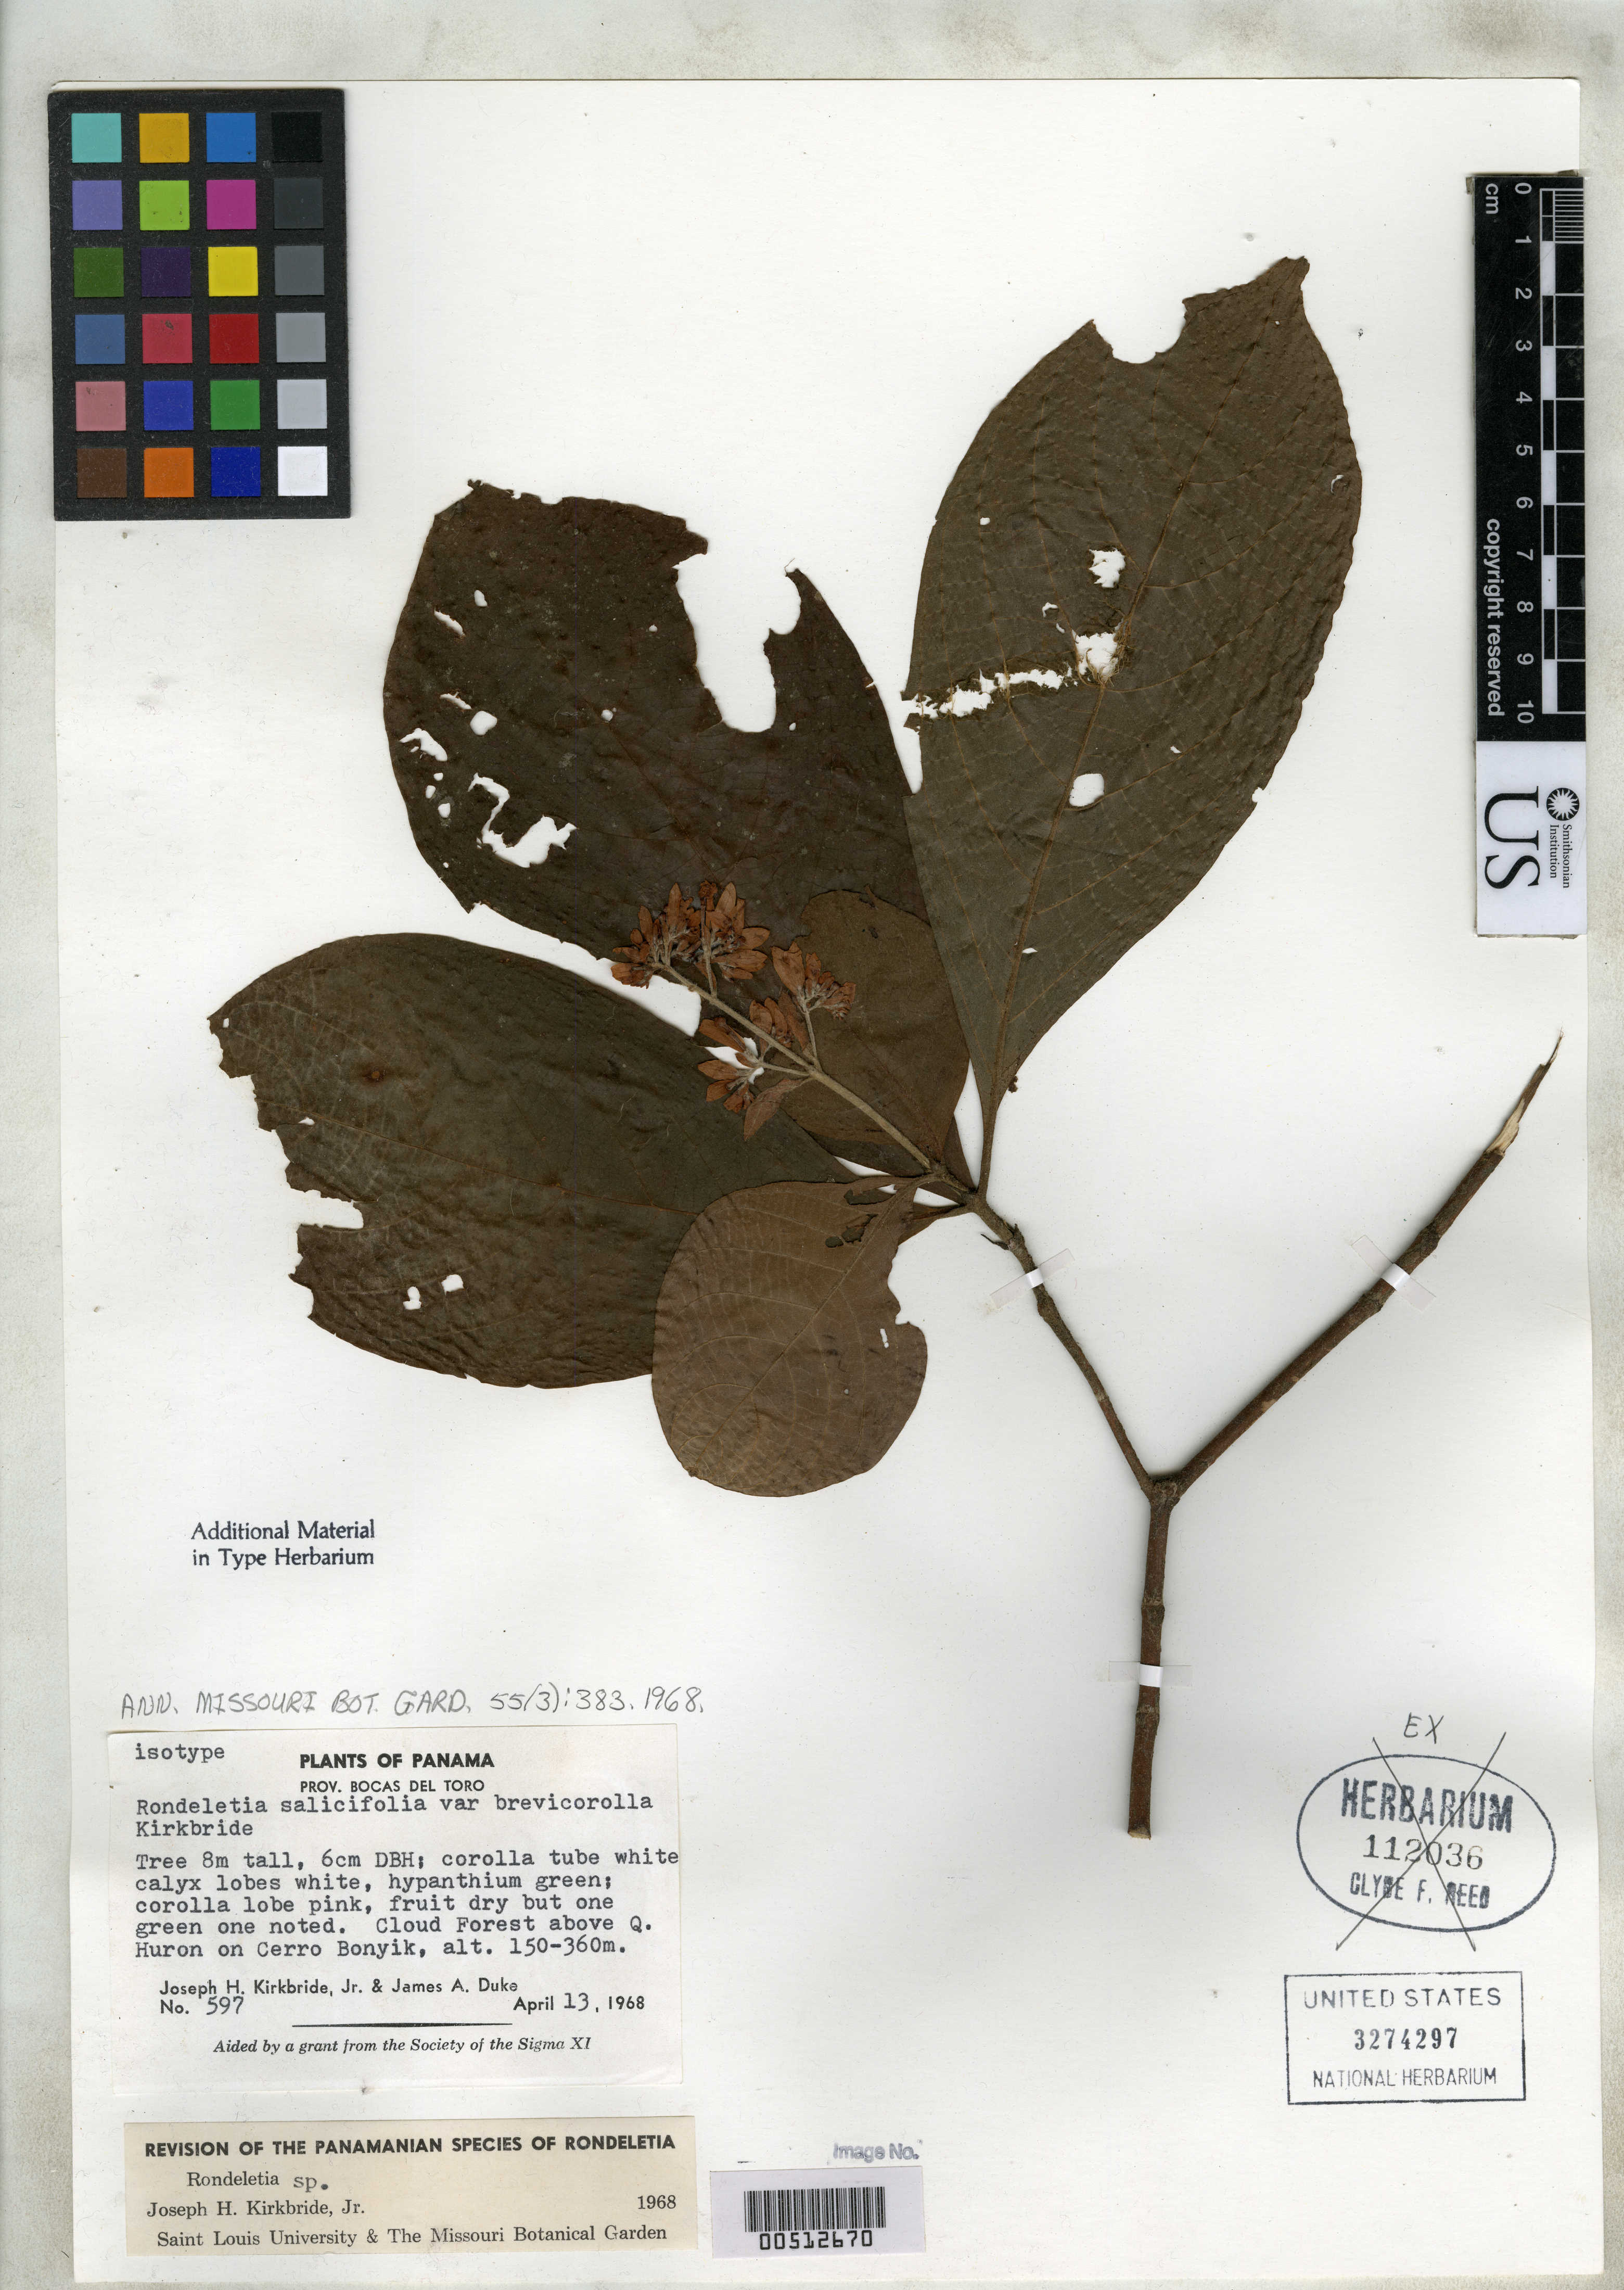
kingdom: Plantae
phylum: Tracheophyta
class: Magnoliopsida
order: Gentianales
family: Rubiaceae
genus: Rondeletia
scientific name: Rondeletia salicifolia subsp. brevicorolla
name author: J.H. Kirkbr.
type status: Isotype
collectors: J. H. Kirkbride & J. A. Duke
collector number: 597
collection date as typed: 13 Apr 1968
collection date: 1968-04-13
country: Panama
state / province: Bocas del Toro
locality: Cloud forest above Q. Huron on Cerro Bonyik.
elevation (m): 150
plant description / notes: Annotated as "var. brevicorolla" but name published at rank of subspecies.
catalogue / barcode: US 3274297